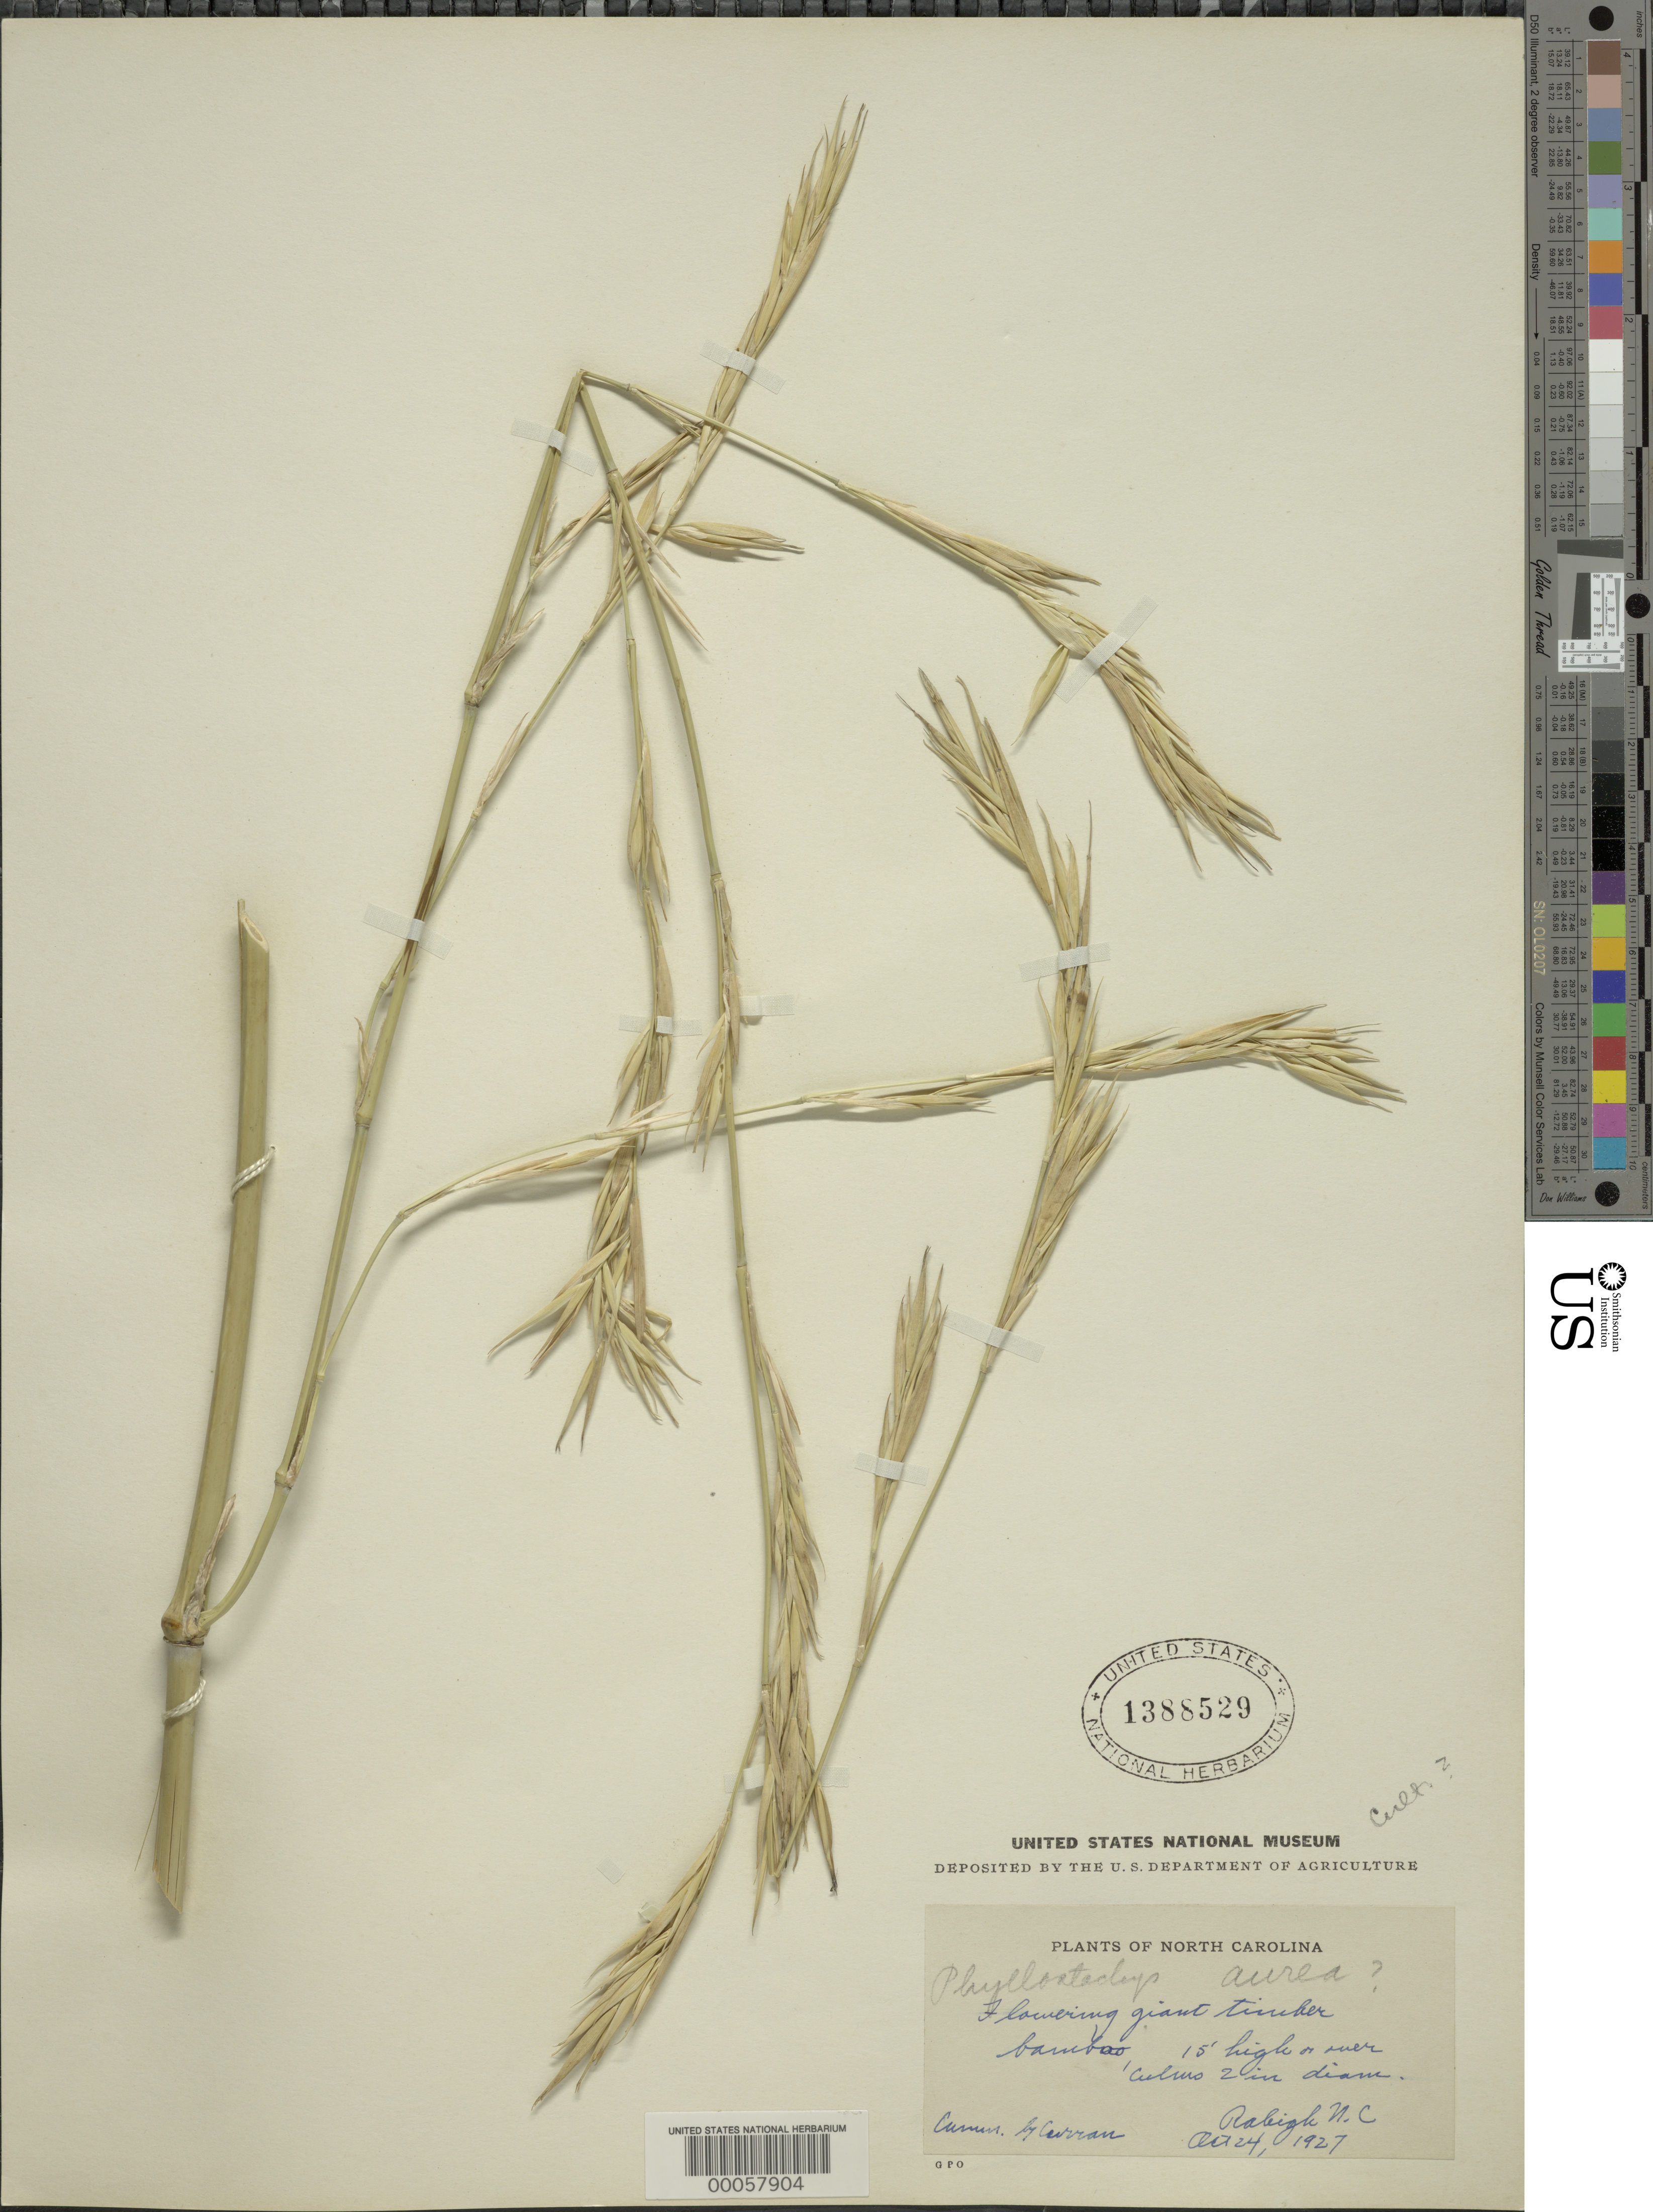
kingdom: Plantae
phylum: Tracheophyta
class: Liliopsida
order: Poales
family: Poaceae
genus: Phyllostachys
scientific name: Phyllostachys aurea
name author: Rivière & C. Rivière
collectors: -- Curran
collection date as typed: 24 Oct 1927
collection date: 1927-10-24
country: United States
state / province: North Carolina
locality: Raleigh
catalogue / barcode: US 1388529